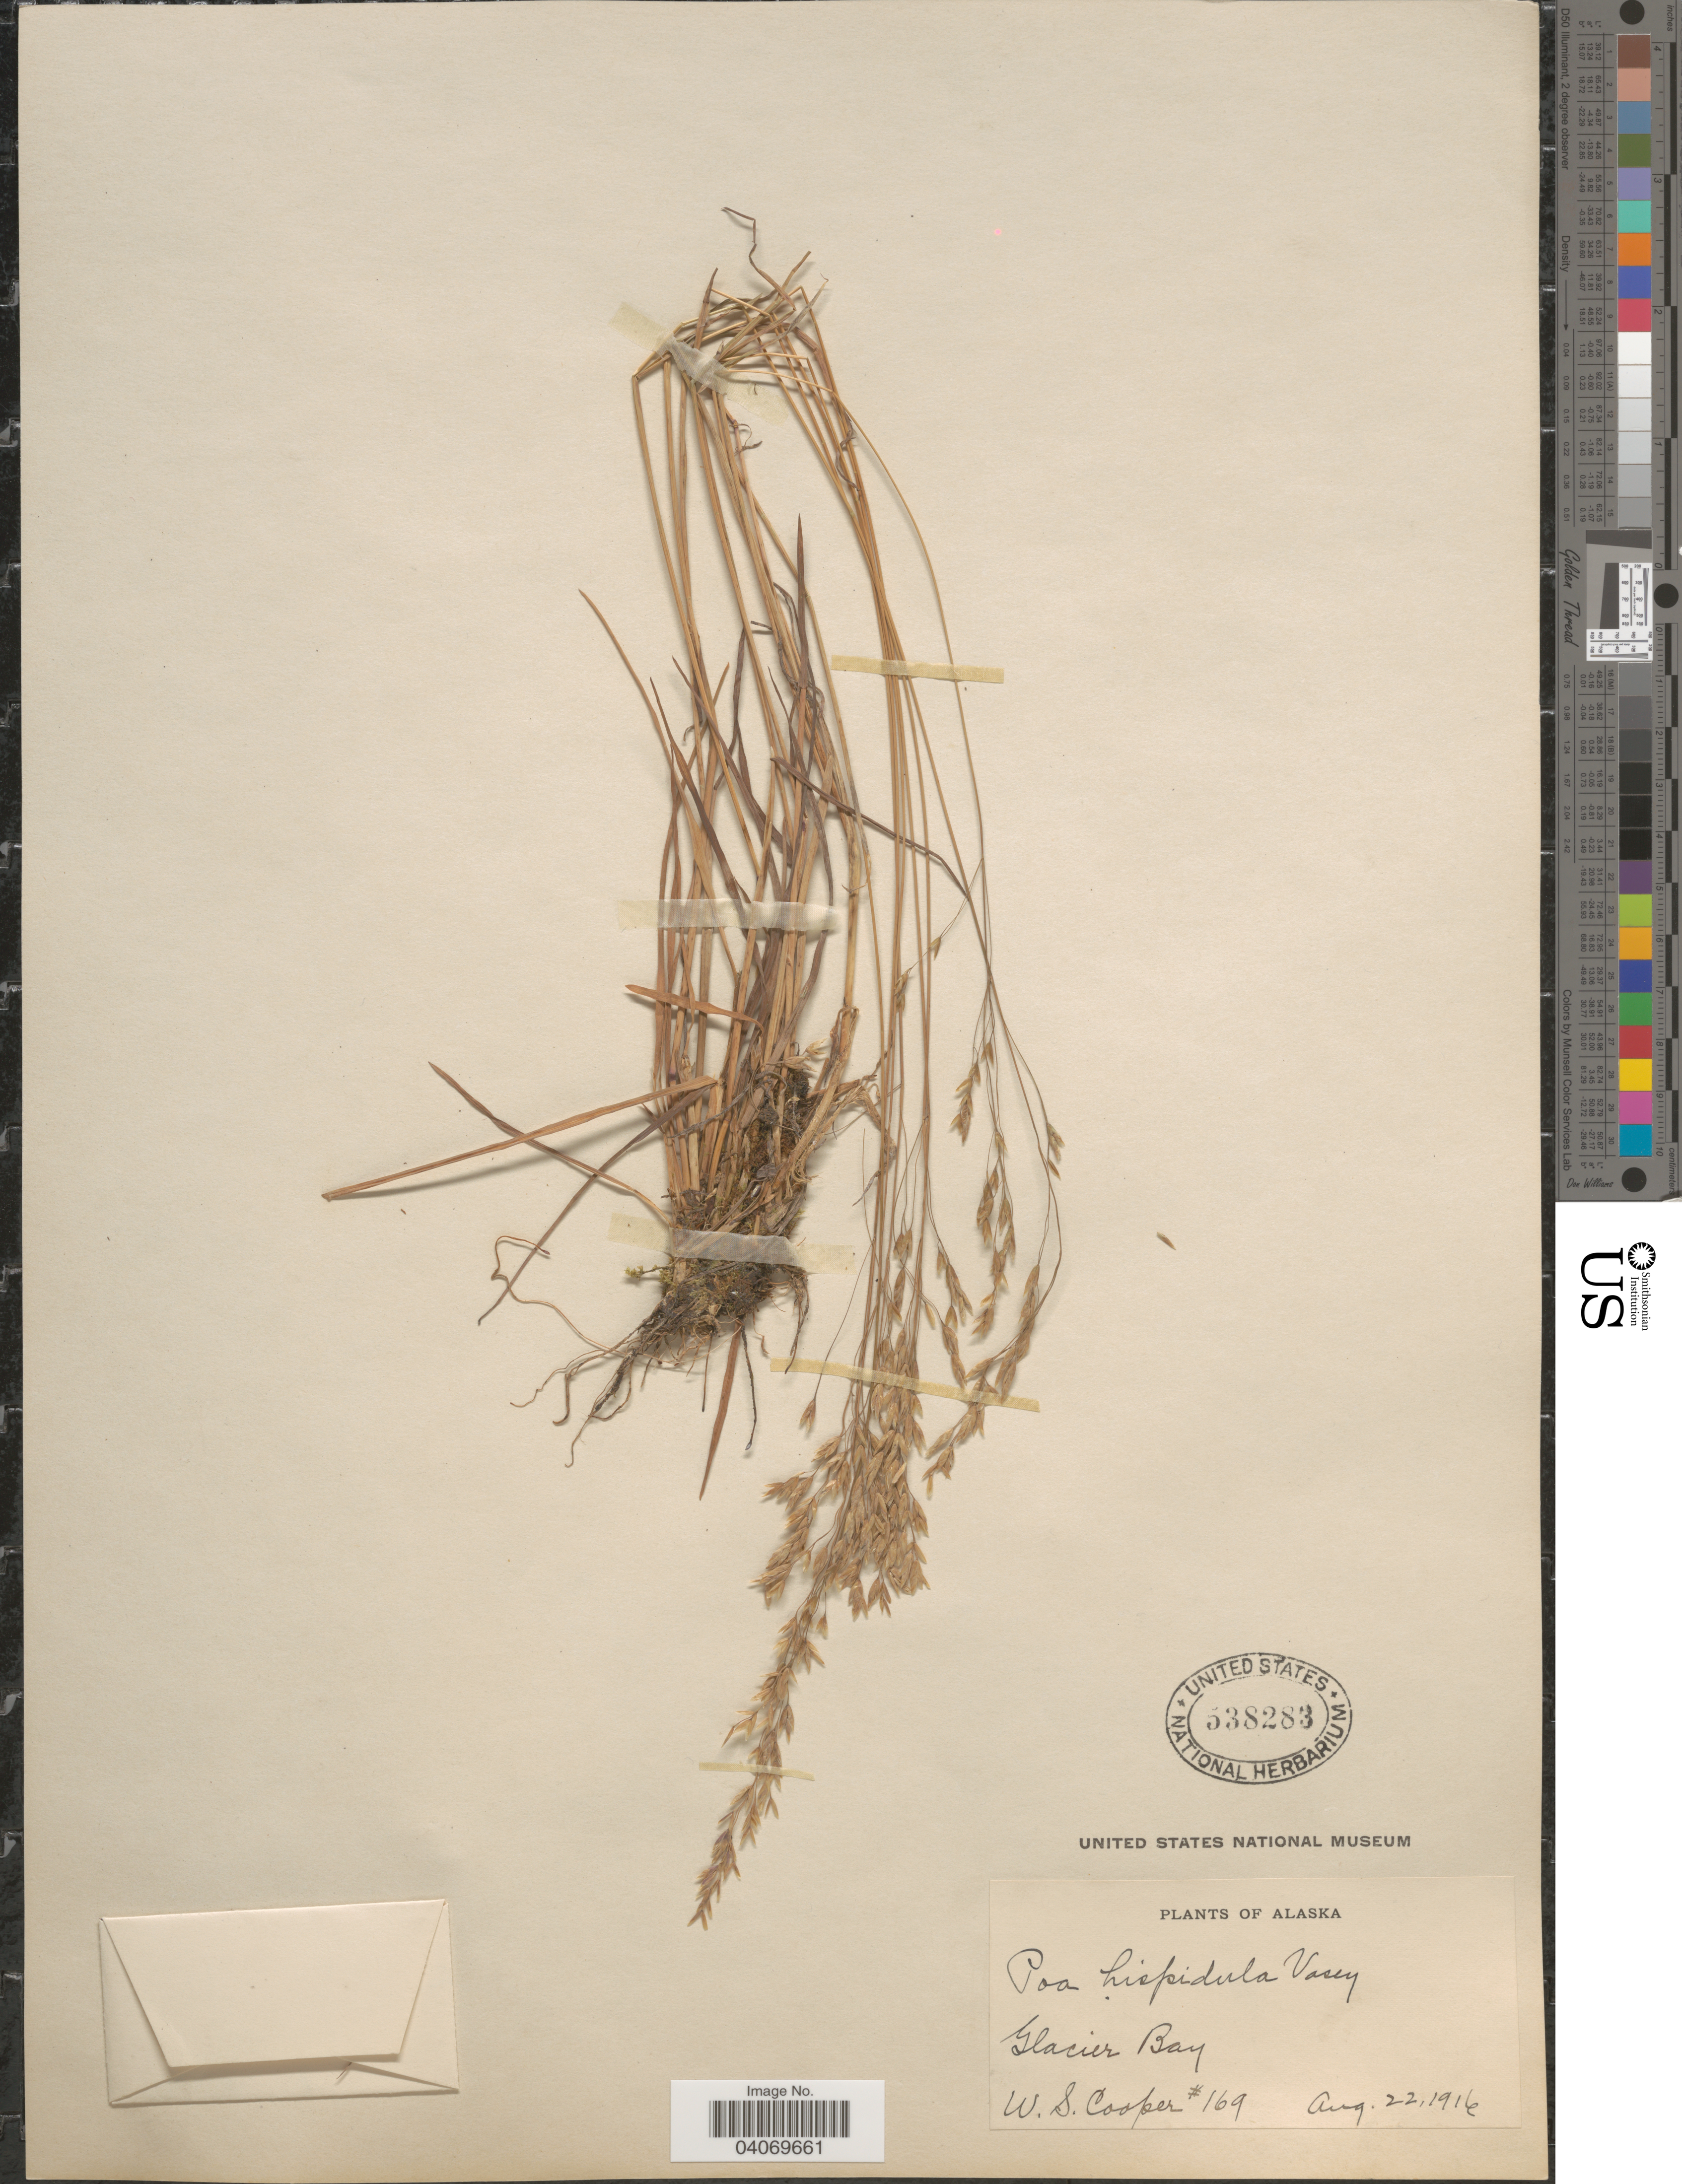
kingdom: Plantae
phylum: Tracheophyta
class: Liliopsida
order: Poales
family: Poaceae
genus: Poa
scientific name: Poa sp.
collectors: W. Cooper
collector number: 169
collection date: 1916-08-22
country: United States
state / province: Alaska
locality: Glacier Bay.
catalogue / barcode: US 538283